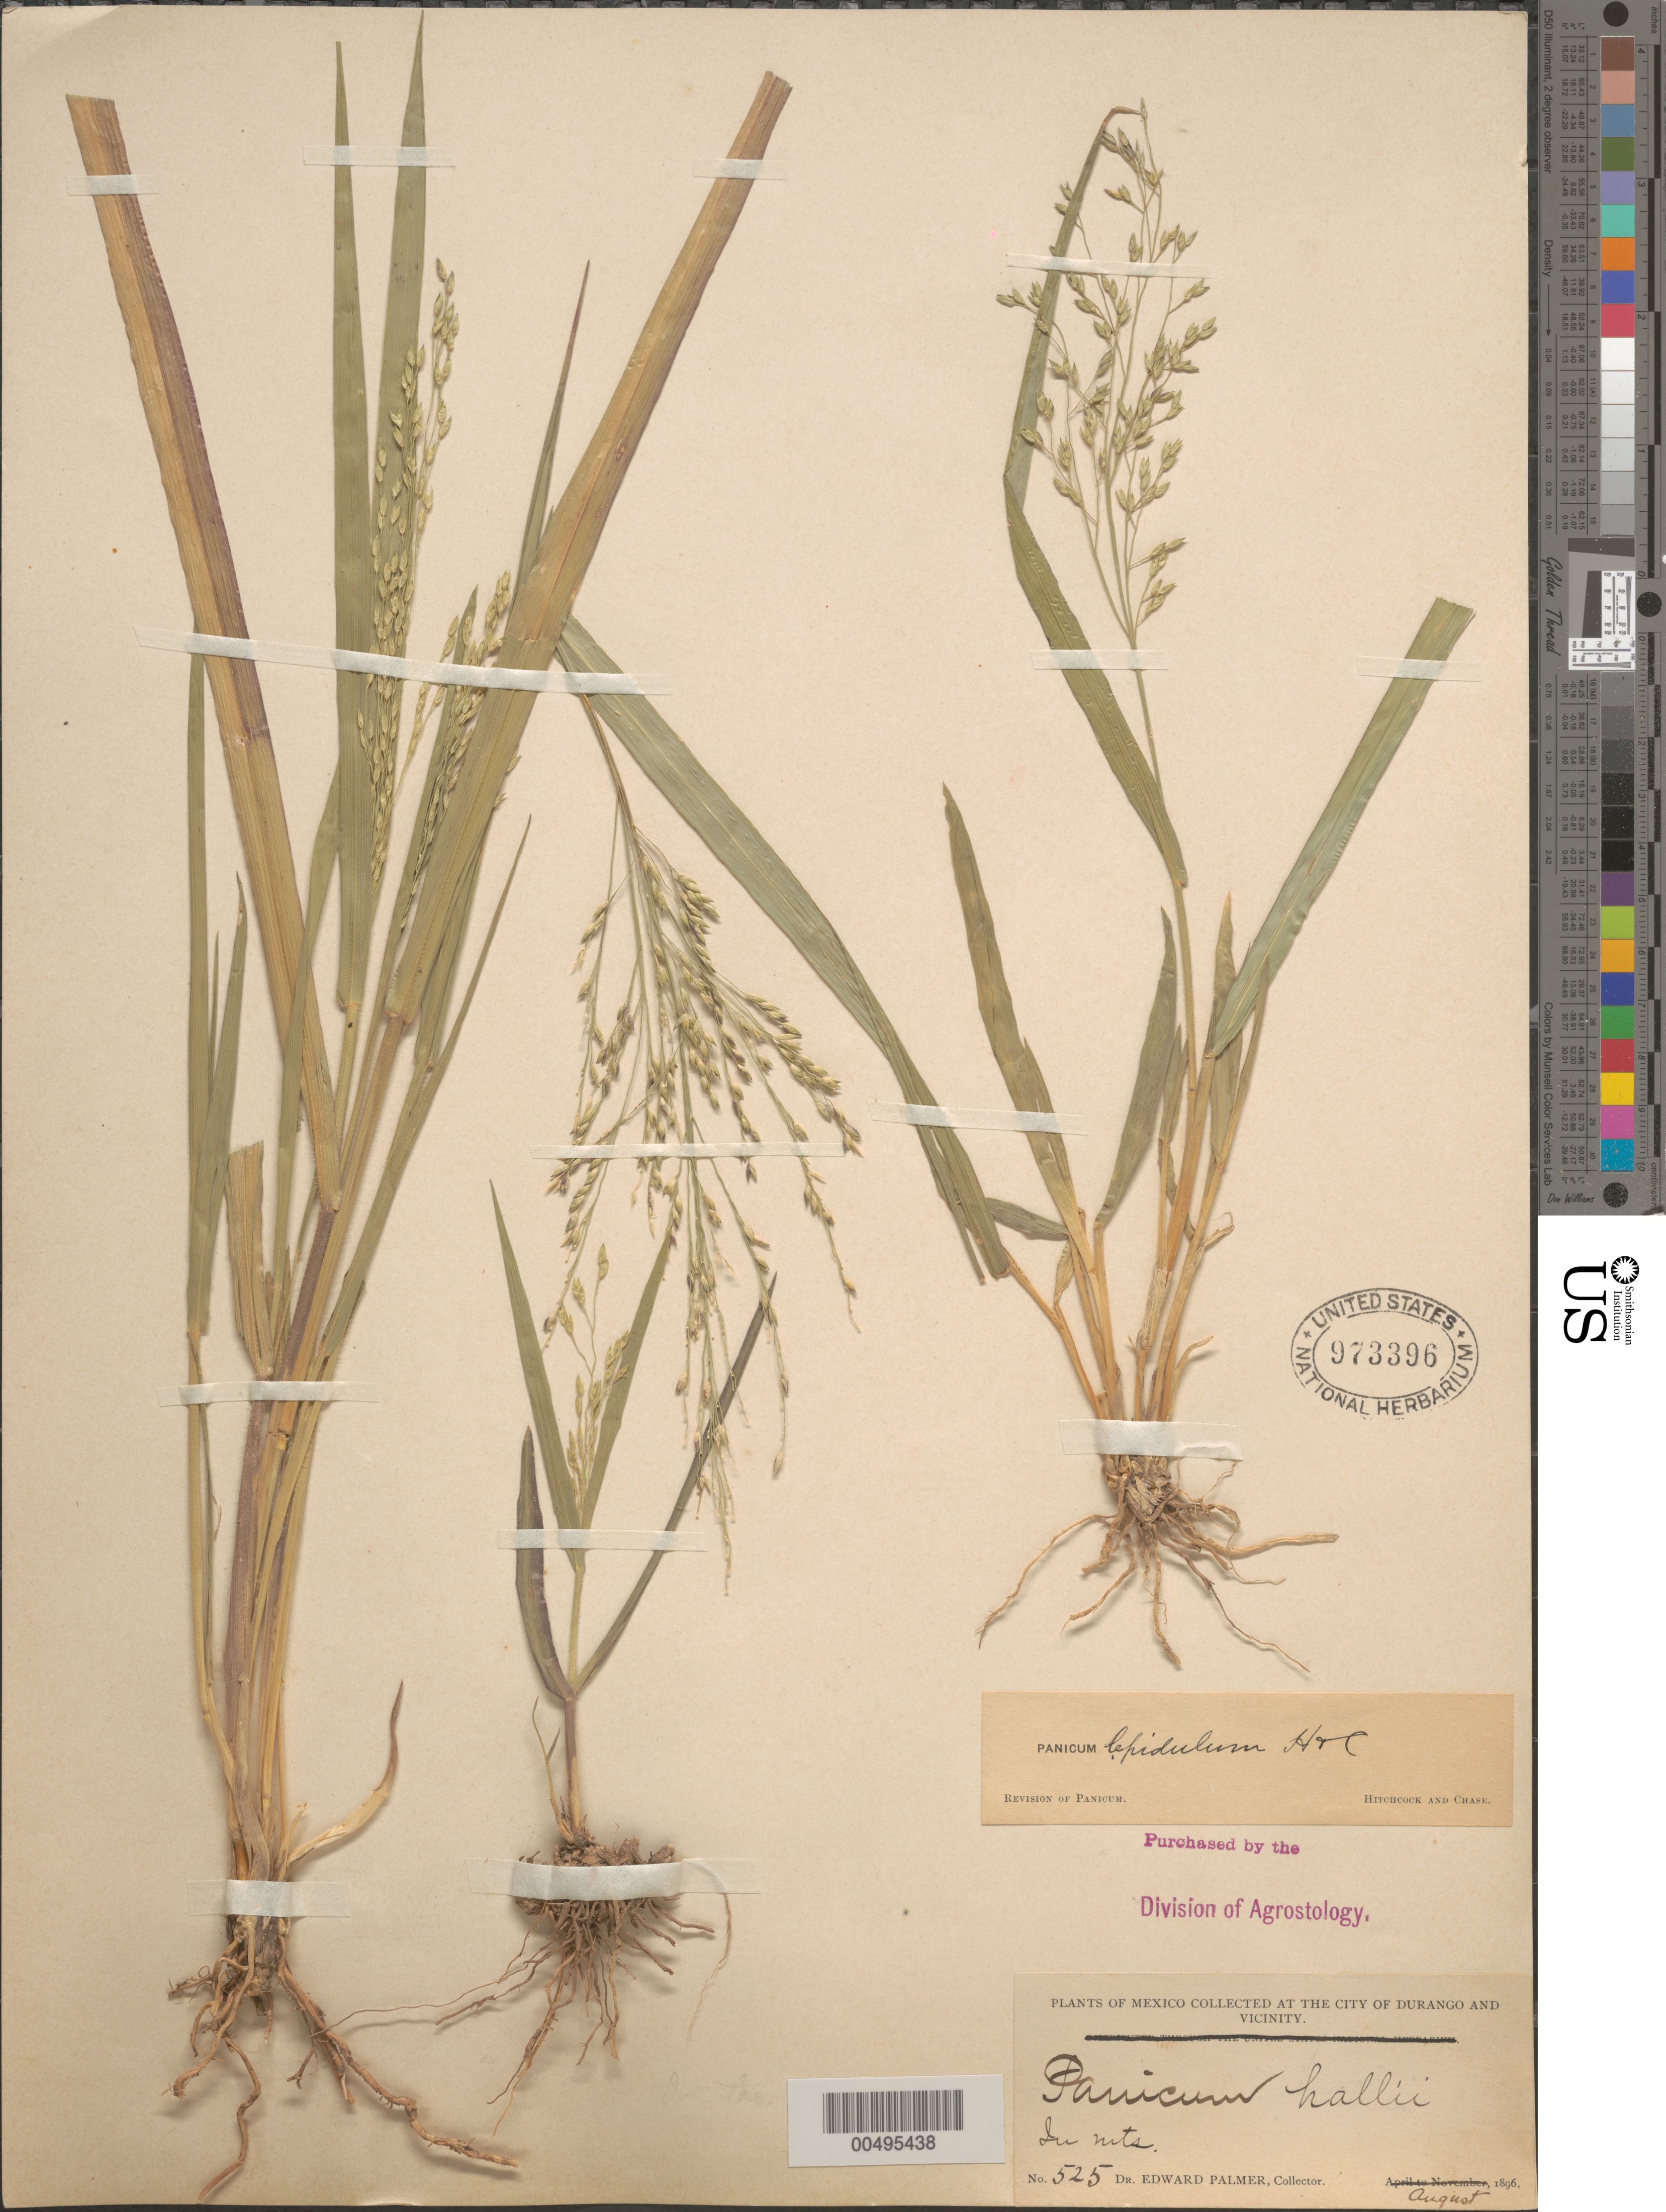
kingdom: Plantae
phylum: Tracheophyta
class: Liliopsida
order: Poales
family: Poaceae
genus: Panicum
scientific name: Panicum lepidulum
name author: Hitchc. & Chase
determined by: Hitchcock, A. S.; Chase, [M.] A.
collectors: E. Palmer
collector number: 525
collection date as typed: Aug 1896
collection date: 1896-08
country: Mexico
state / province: Durango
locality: At the City of Durango & vicinity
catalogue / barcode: US 973396